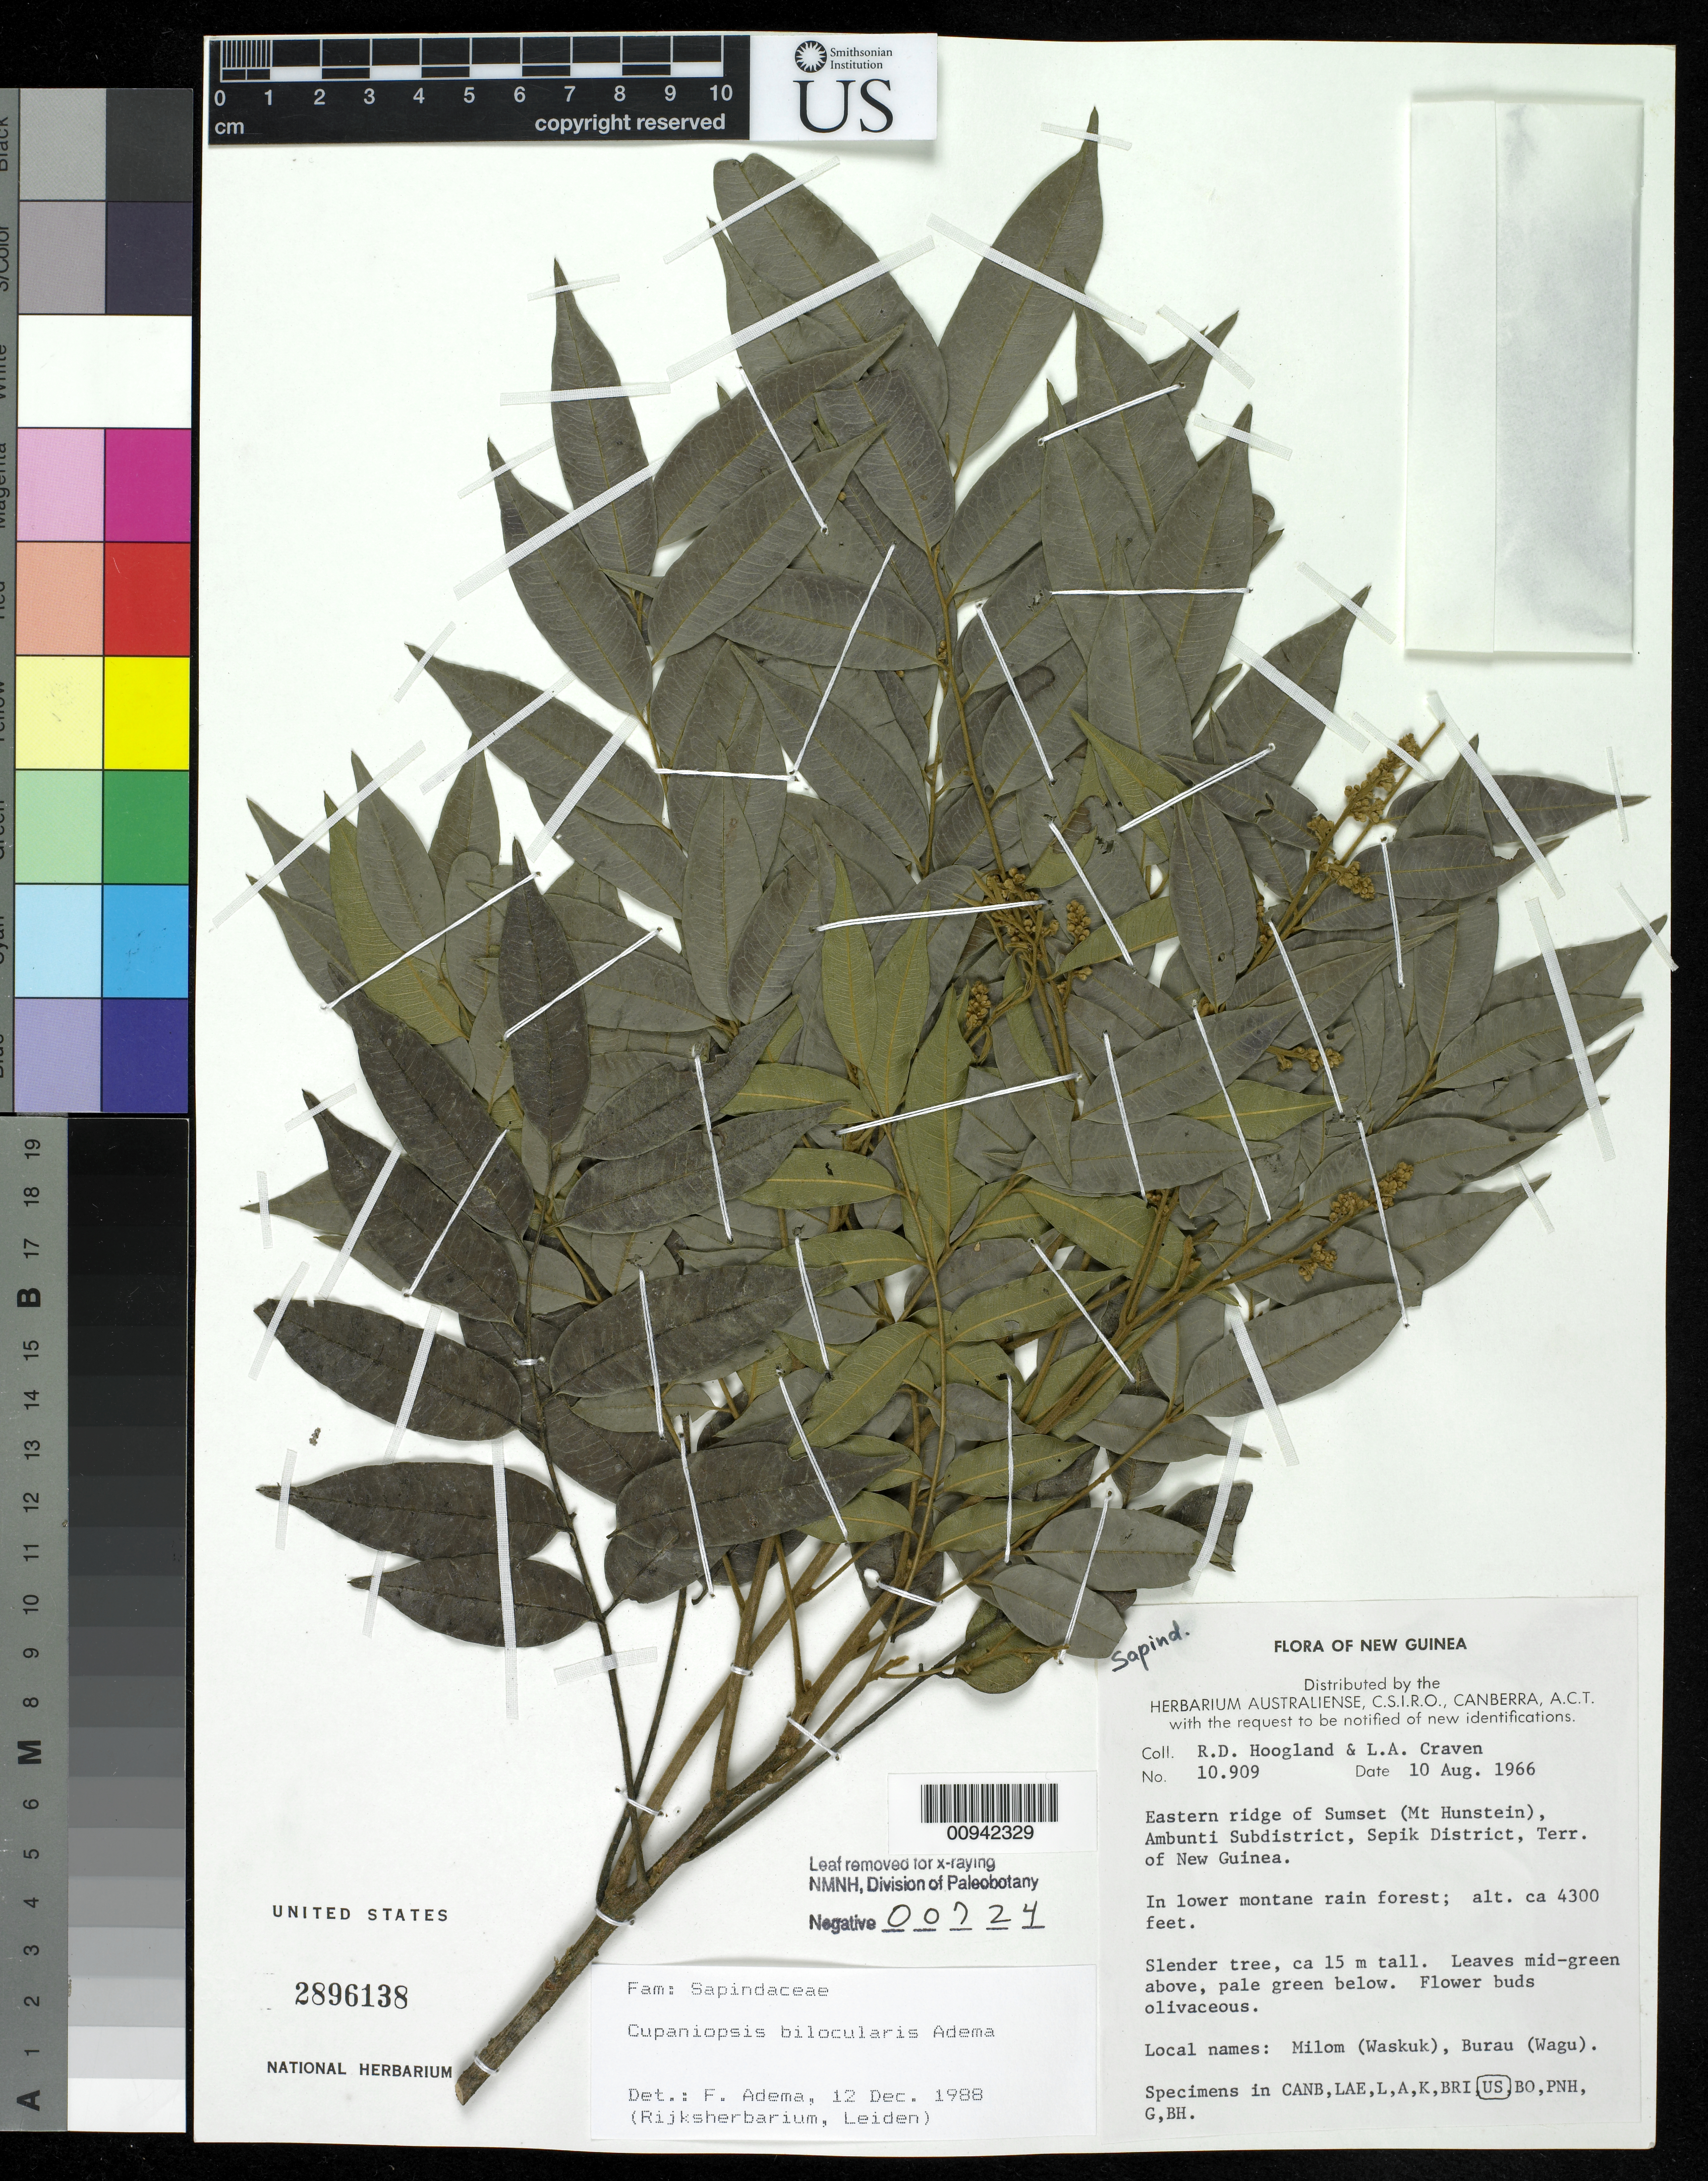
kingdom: Plantae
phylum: Tracheophyta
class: Magnoliopsida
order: Sapindales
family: Sapindaceae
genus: Cupaniopsis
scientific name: Cupaniopsis bilocularis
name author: Adema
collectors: R. D. Hoogland & L. A. Craven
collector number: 10909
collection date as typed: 10 Aug 1966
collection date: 1966-08-10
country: Papua New Guinea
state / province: East Sepik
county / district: Ambunti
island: New Guinea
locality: Eastern ridge of Sumset (Mt Hunstein), Ambunti Subdistrict, Sepik District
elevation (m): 1311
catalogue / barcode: US 2896138